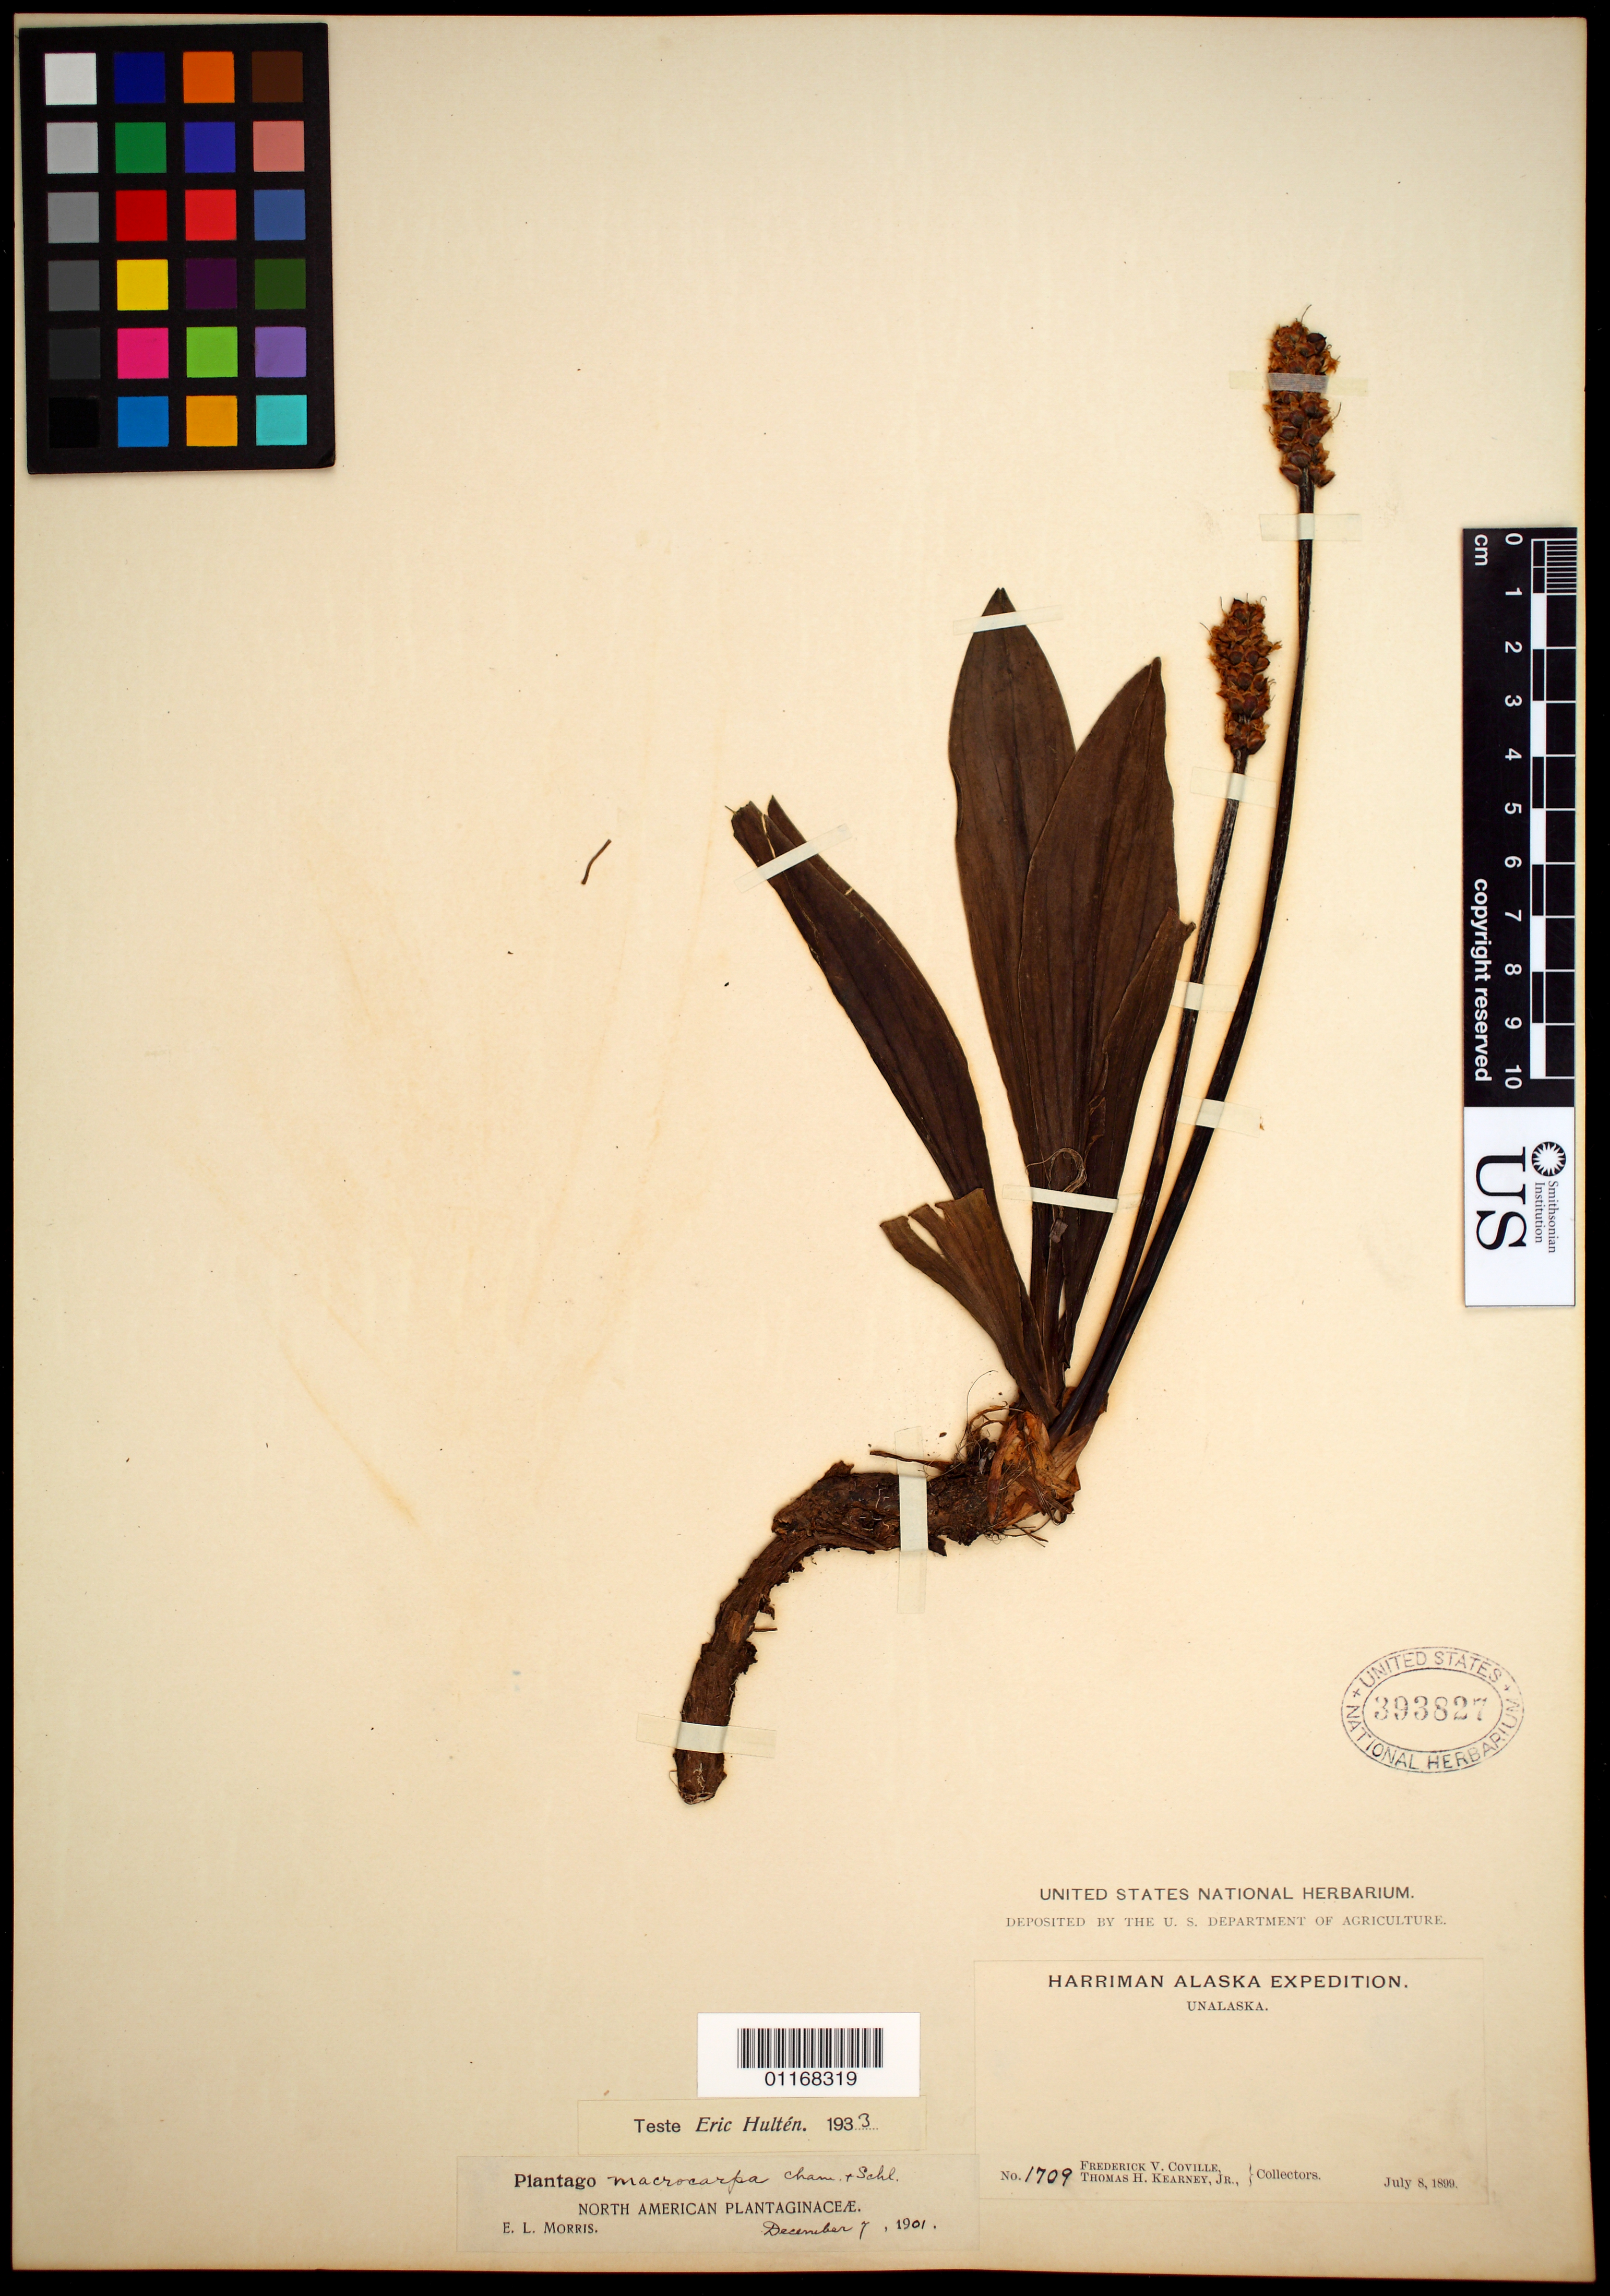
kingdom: Plantae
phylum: Tracheophyta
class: Magnoliopsida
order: Lamiales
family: Plantaginaceae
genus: Plantago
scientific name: Plantago macrocarpa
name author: Cham. & Schltdl.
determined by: Morris, E. L.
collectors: F. V. Coville & T. H. Kearney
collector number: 1709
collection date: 1899-07-08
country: United States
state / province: Alaska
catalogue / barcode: US 393827